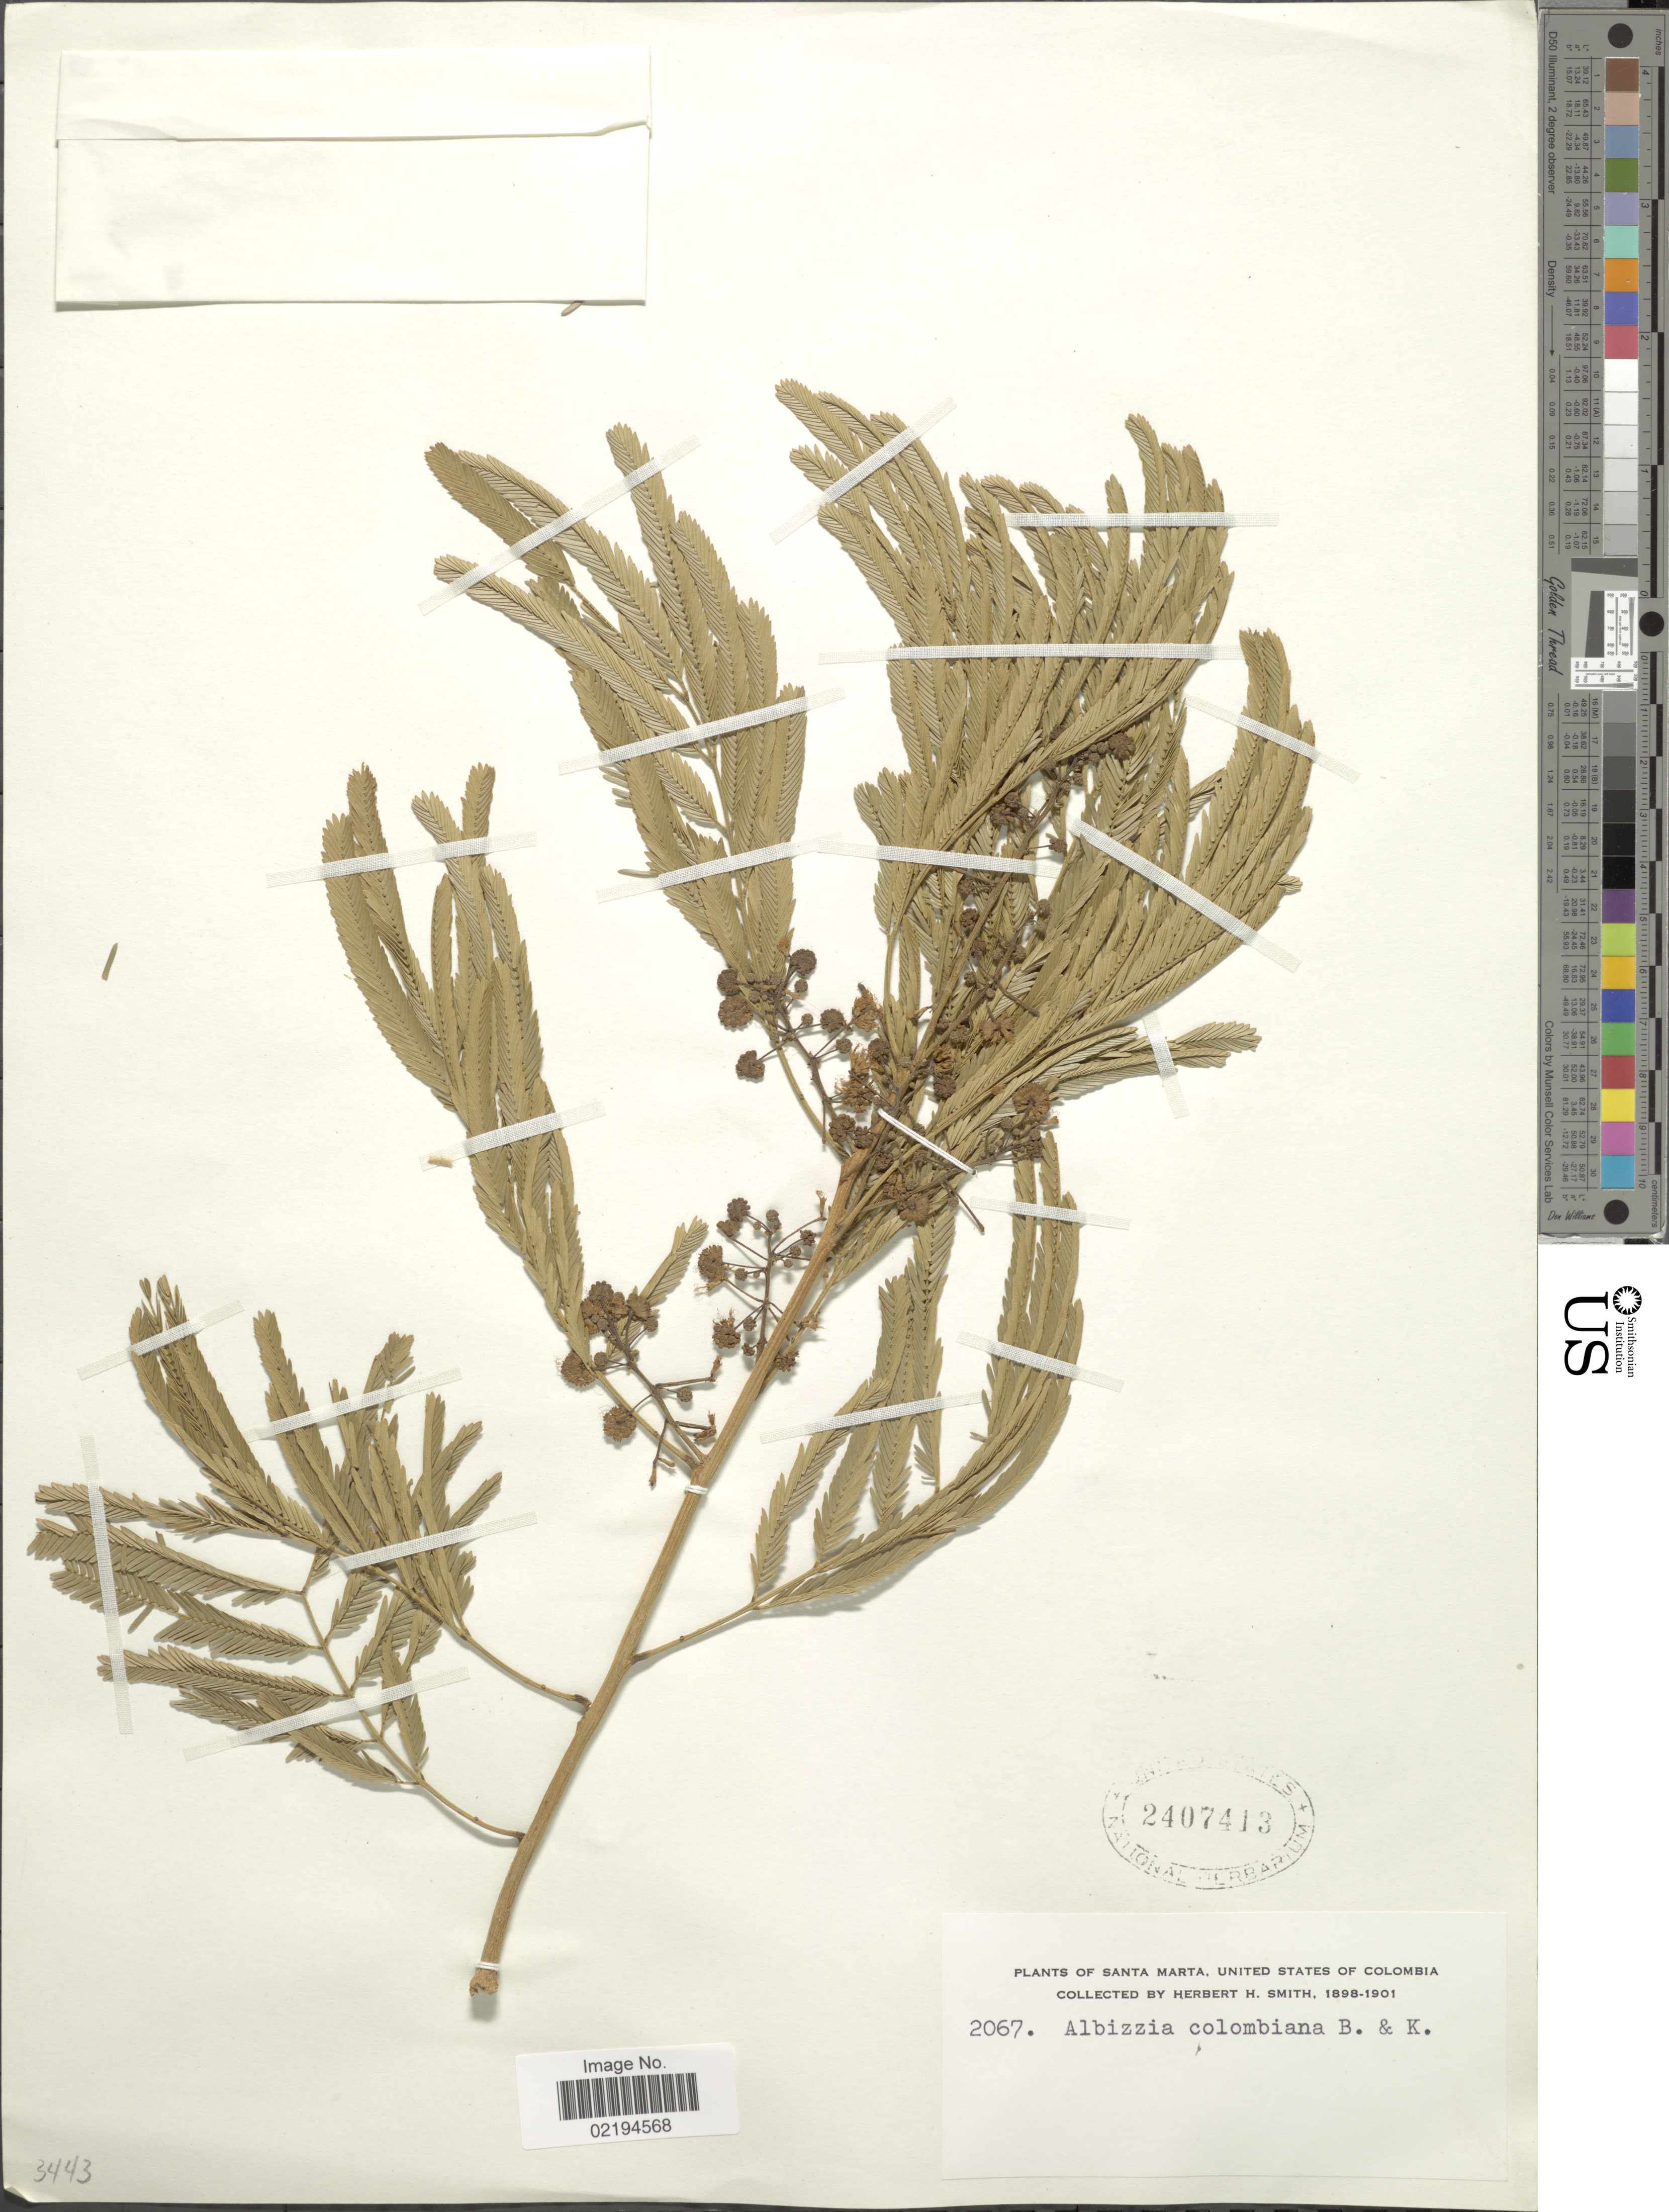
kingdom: Plantae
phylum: Tracheophyta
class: Magnoliopsida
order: Fabales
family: Fabaceae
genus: Pseudalbizzia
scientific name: Pseudalbizzia niopoides var. colombiana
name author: (Britton) Koenen & Duno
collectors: Herbert H. Smith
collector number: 2067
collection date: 1898/1901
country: Colombia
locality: Santa Marta.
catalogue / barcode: US 2407413